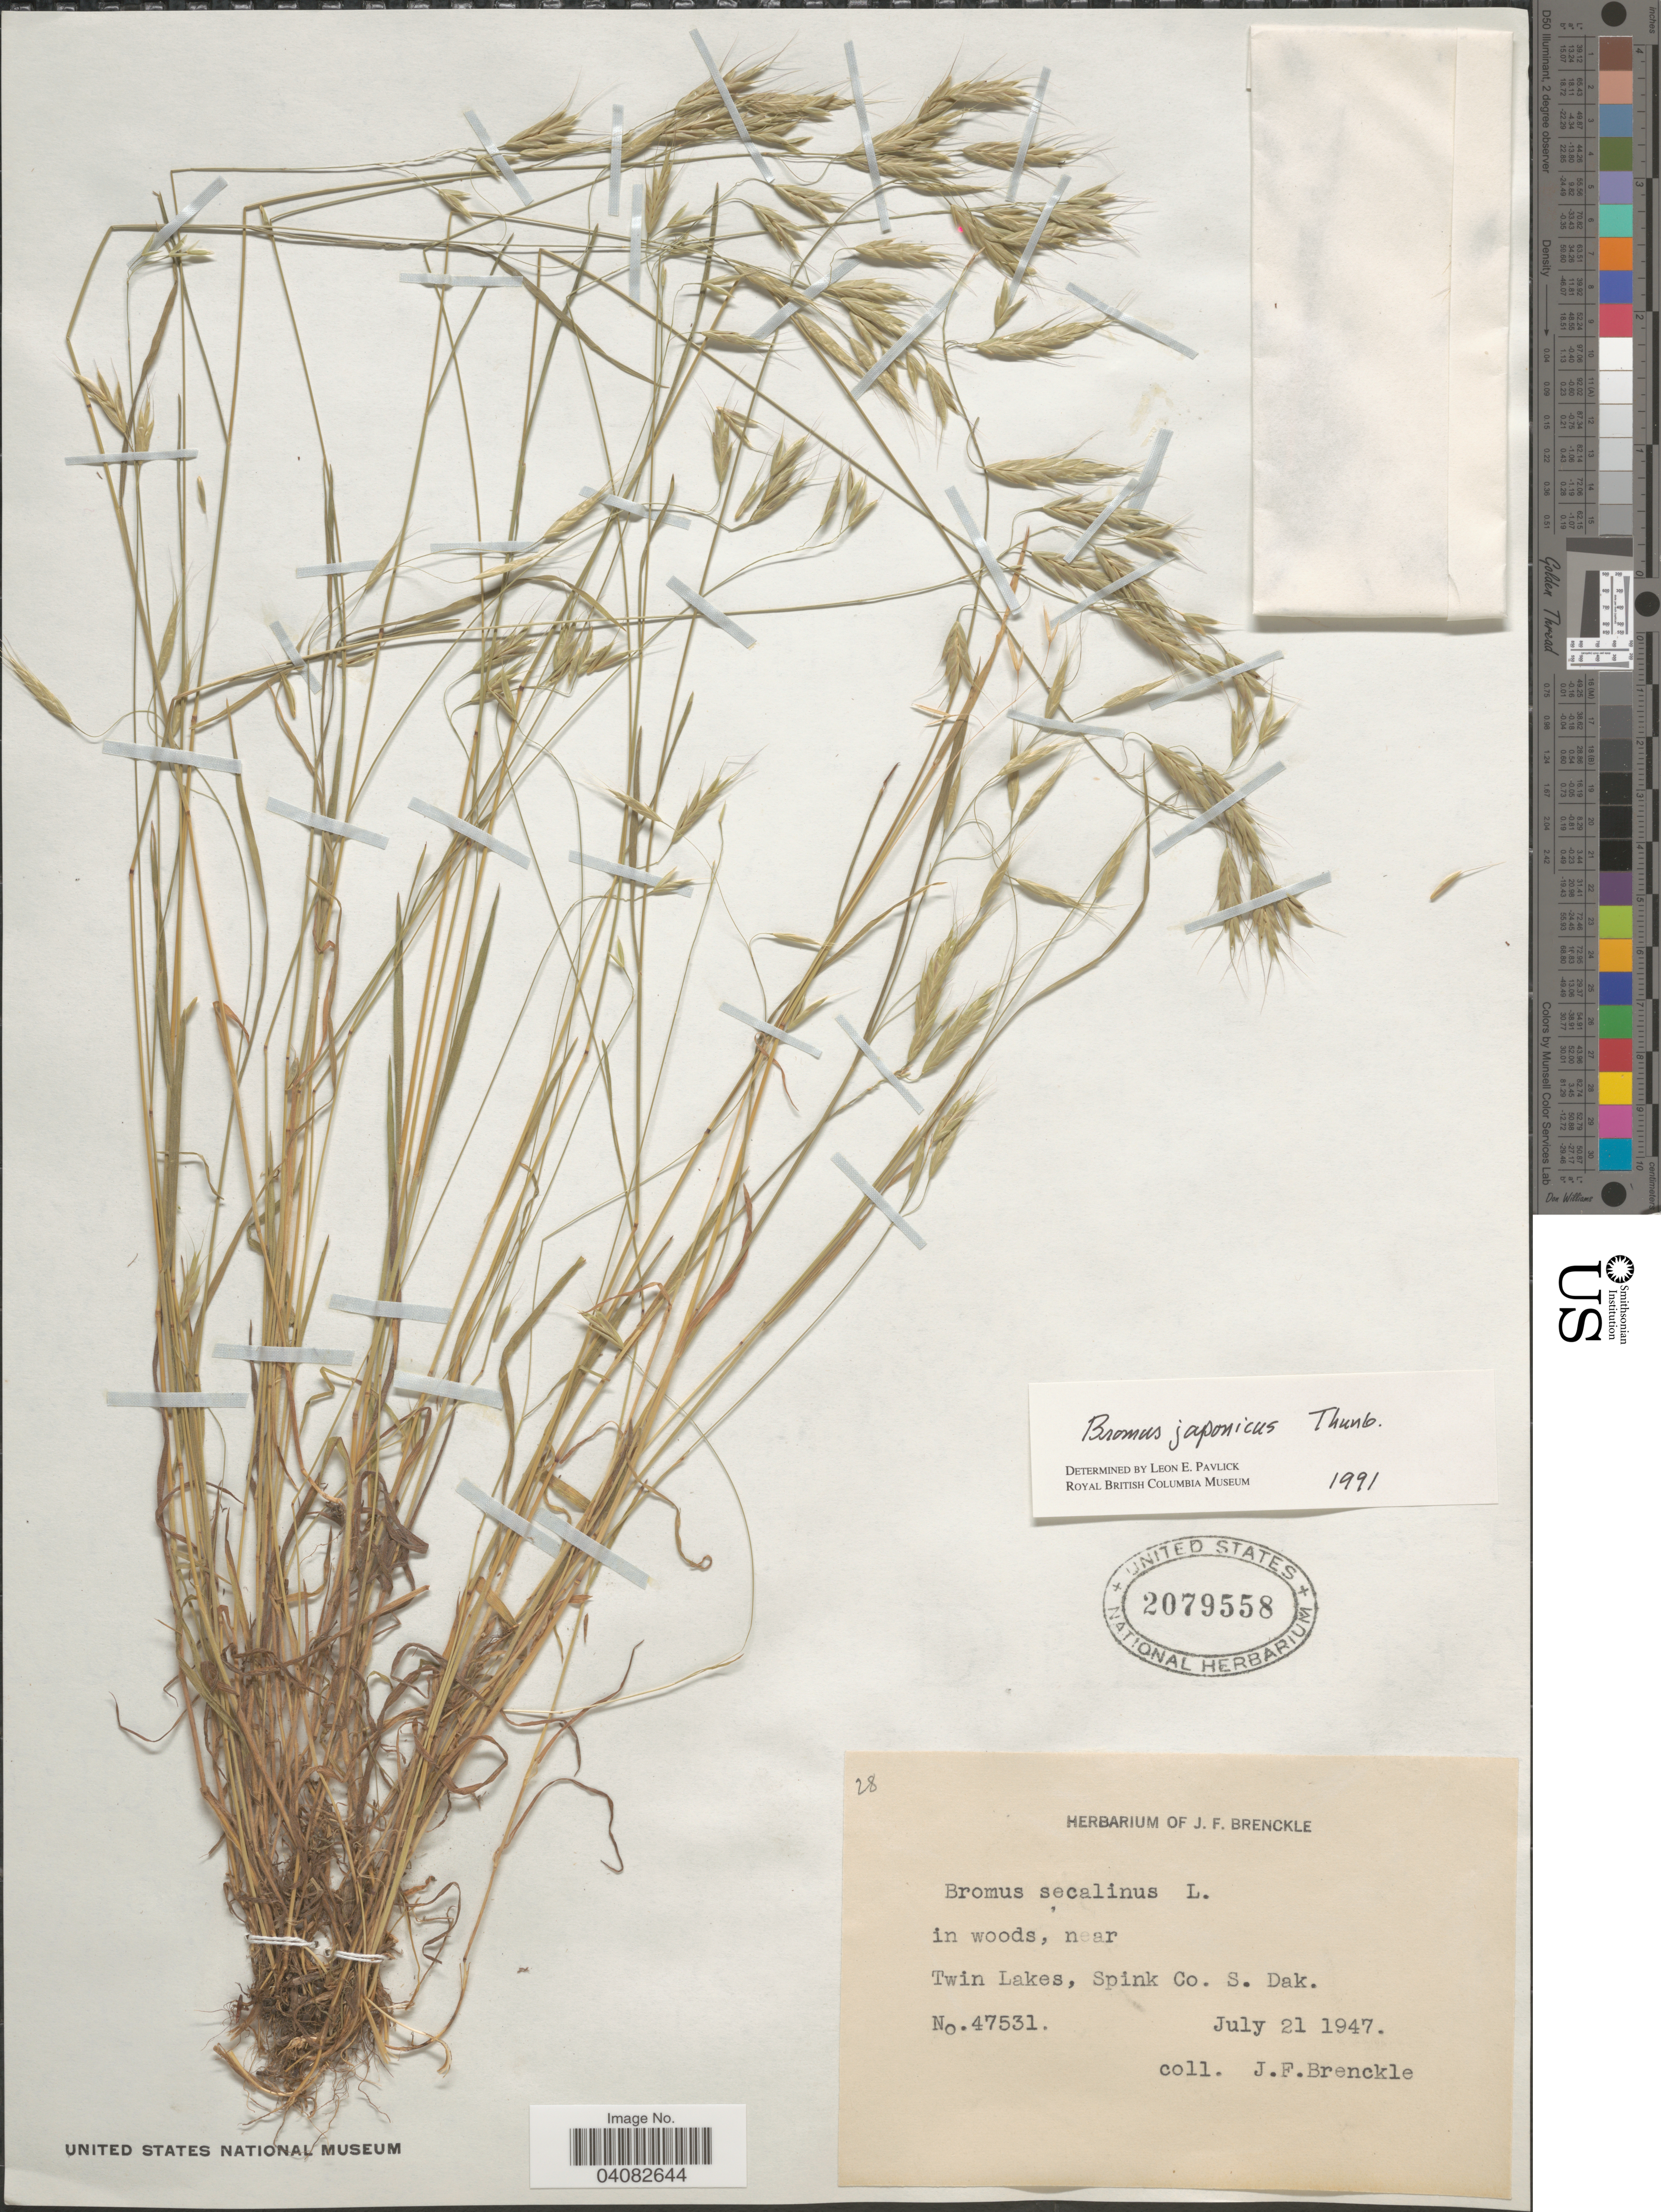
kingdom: Plantae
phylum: Tracheophyta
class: Liliopsida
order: Poales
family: Poaceae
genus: Bromus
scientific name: Bromus japonicus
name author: Houtt.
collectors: J. Brenckle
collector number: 47531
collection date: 1947-07-21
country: United States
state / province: South Dakota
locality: In woods, near Twin Lakes, Spink Co.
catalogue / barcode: US 2079558